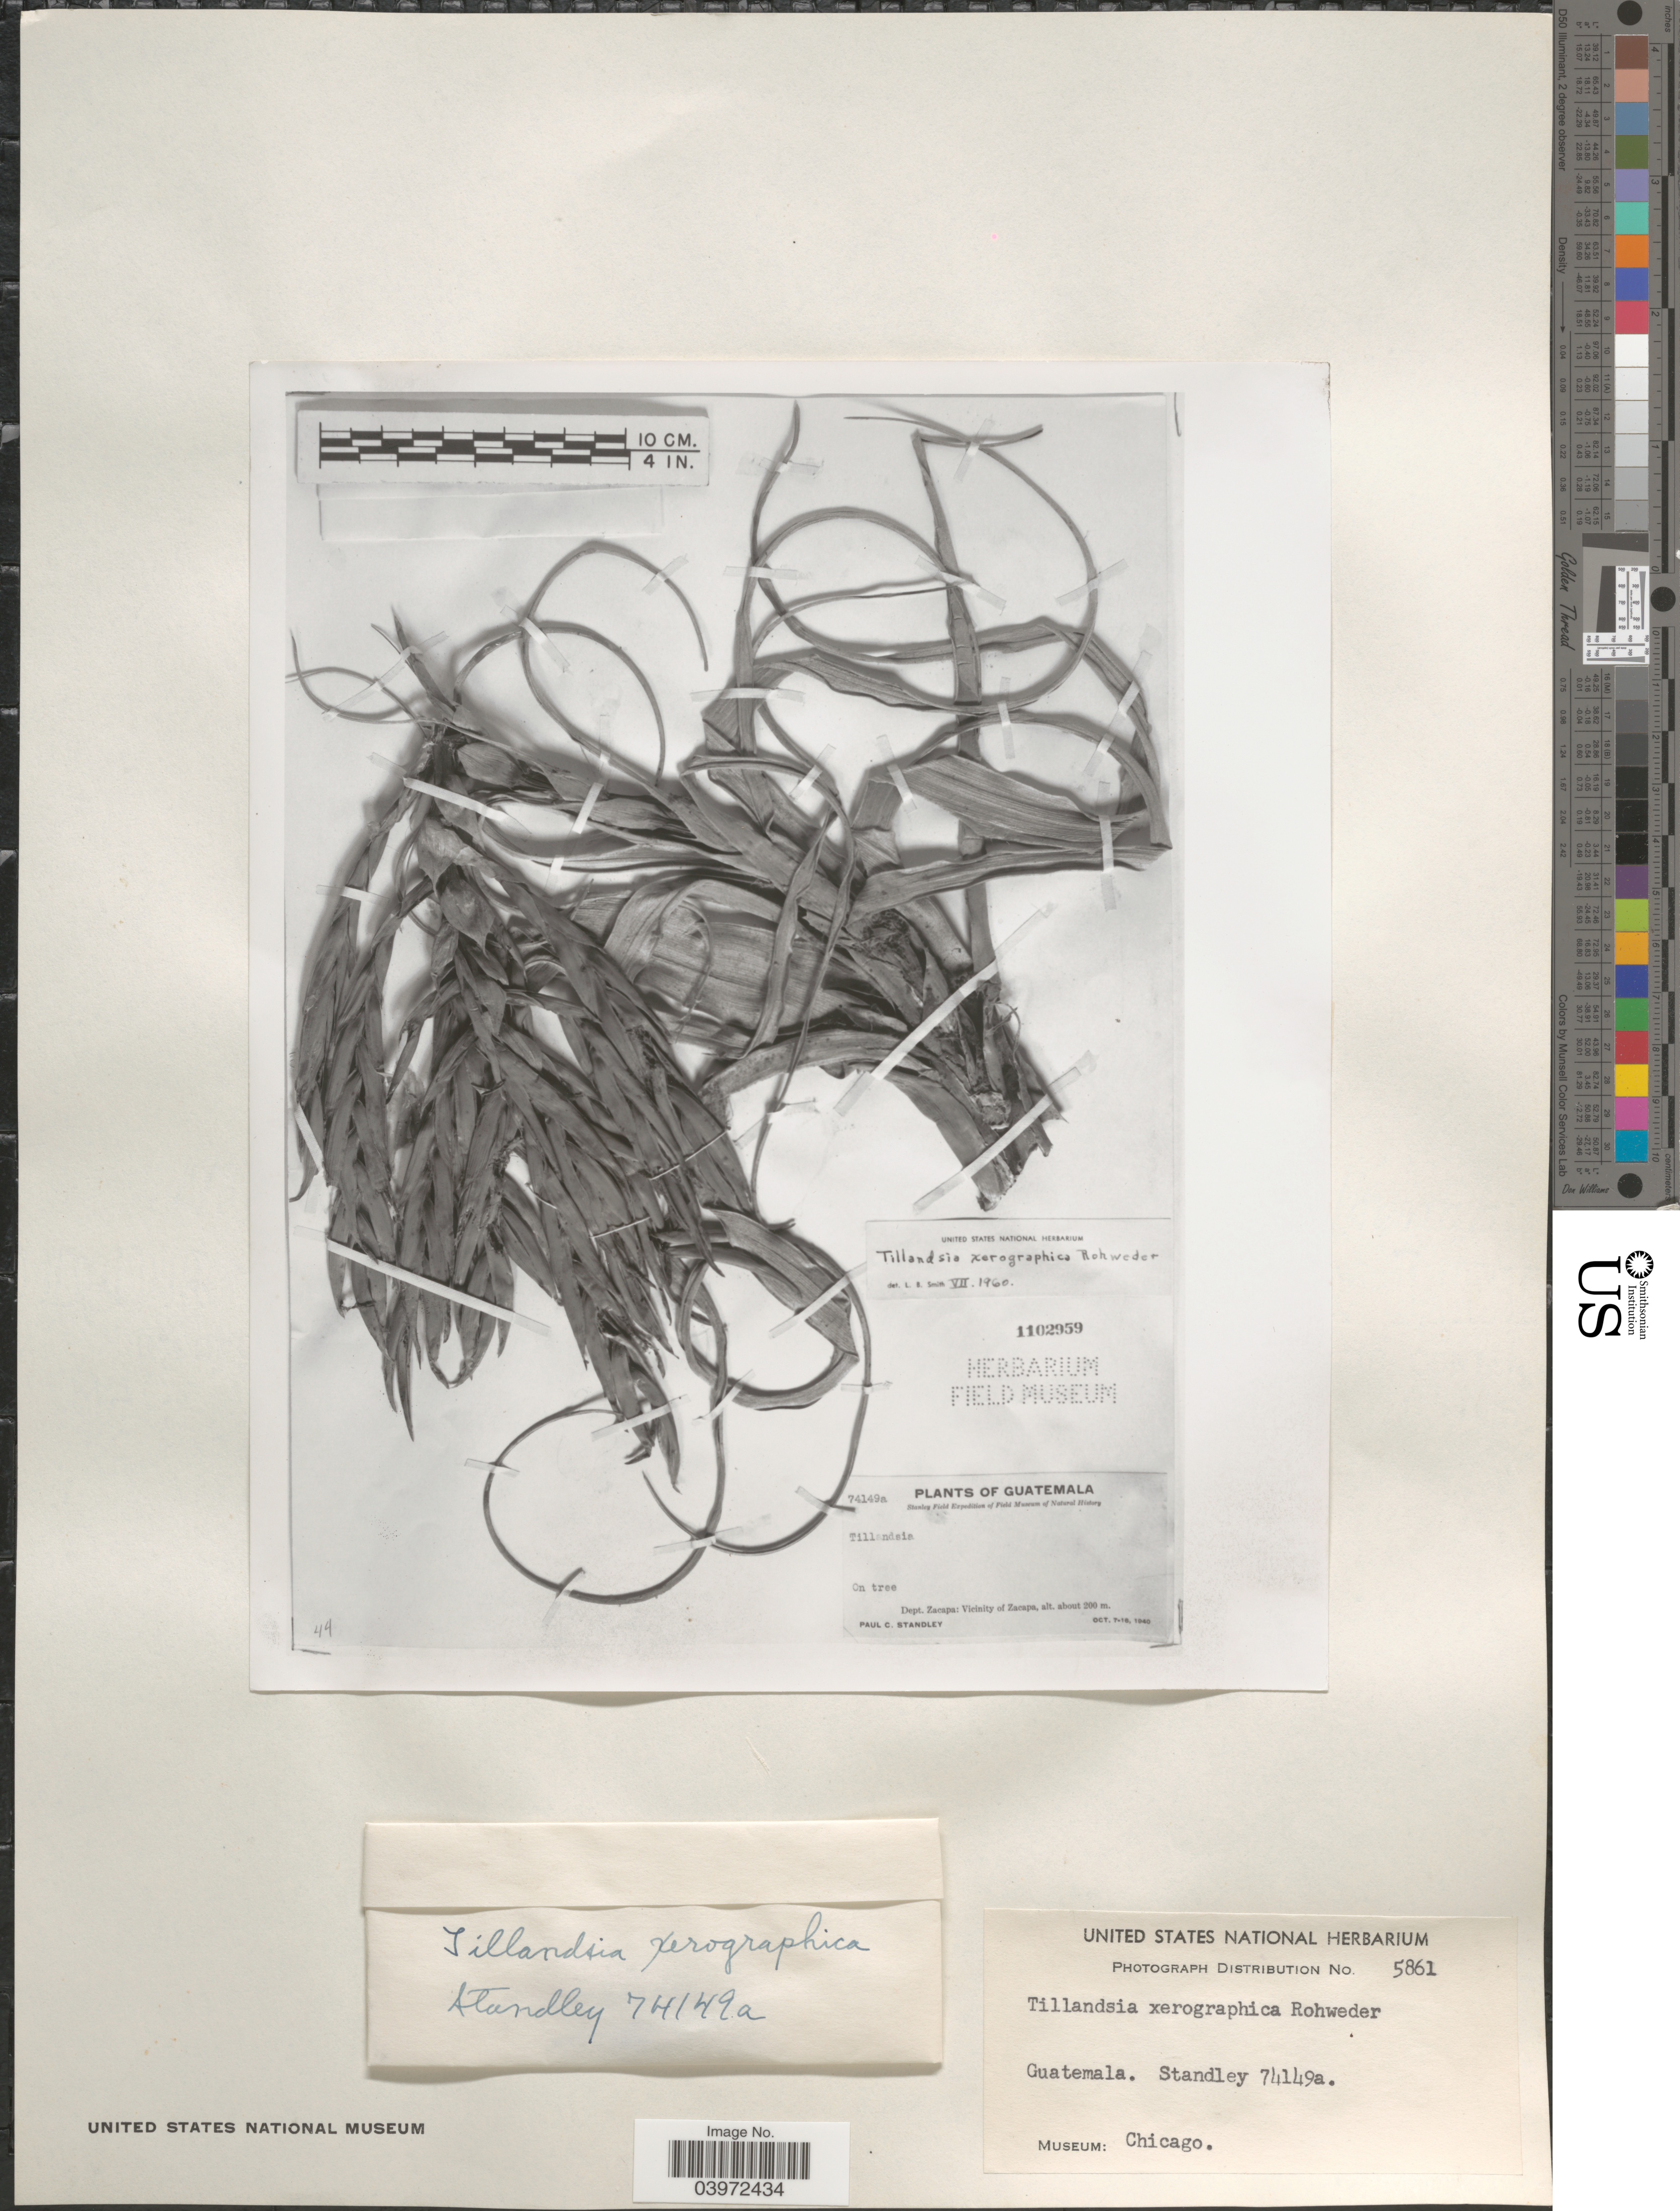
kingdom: Plantae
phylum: Tracheophyta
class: Liliopsida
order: Poales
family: Bromeliaceae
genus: Tillandsia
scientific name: Tillandsia xerographica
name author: Rohweder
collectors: P. C. Standley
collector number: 74149a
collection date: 1940-10-07/1940-10-16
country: Guatemala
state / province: Zacapa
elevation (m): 200